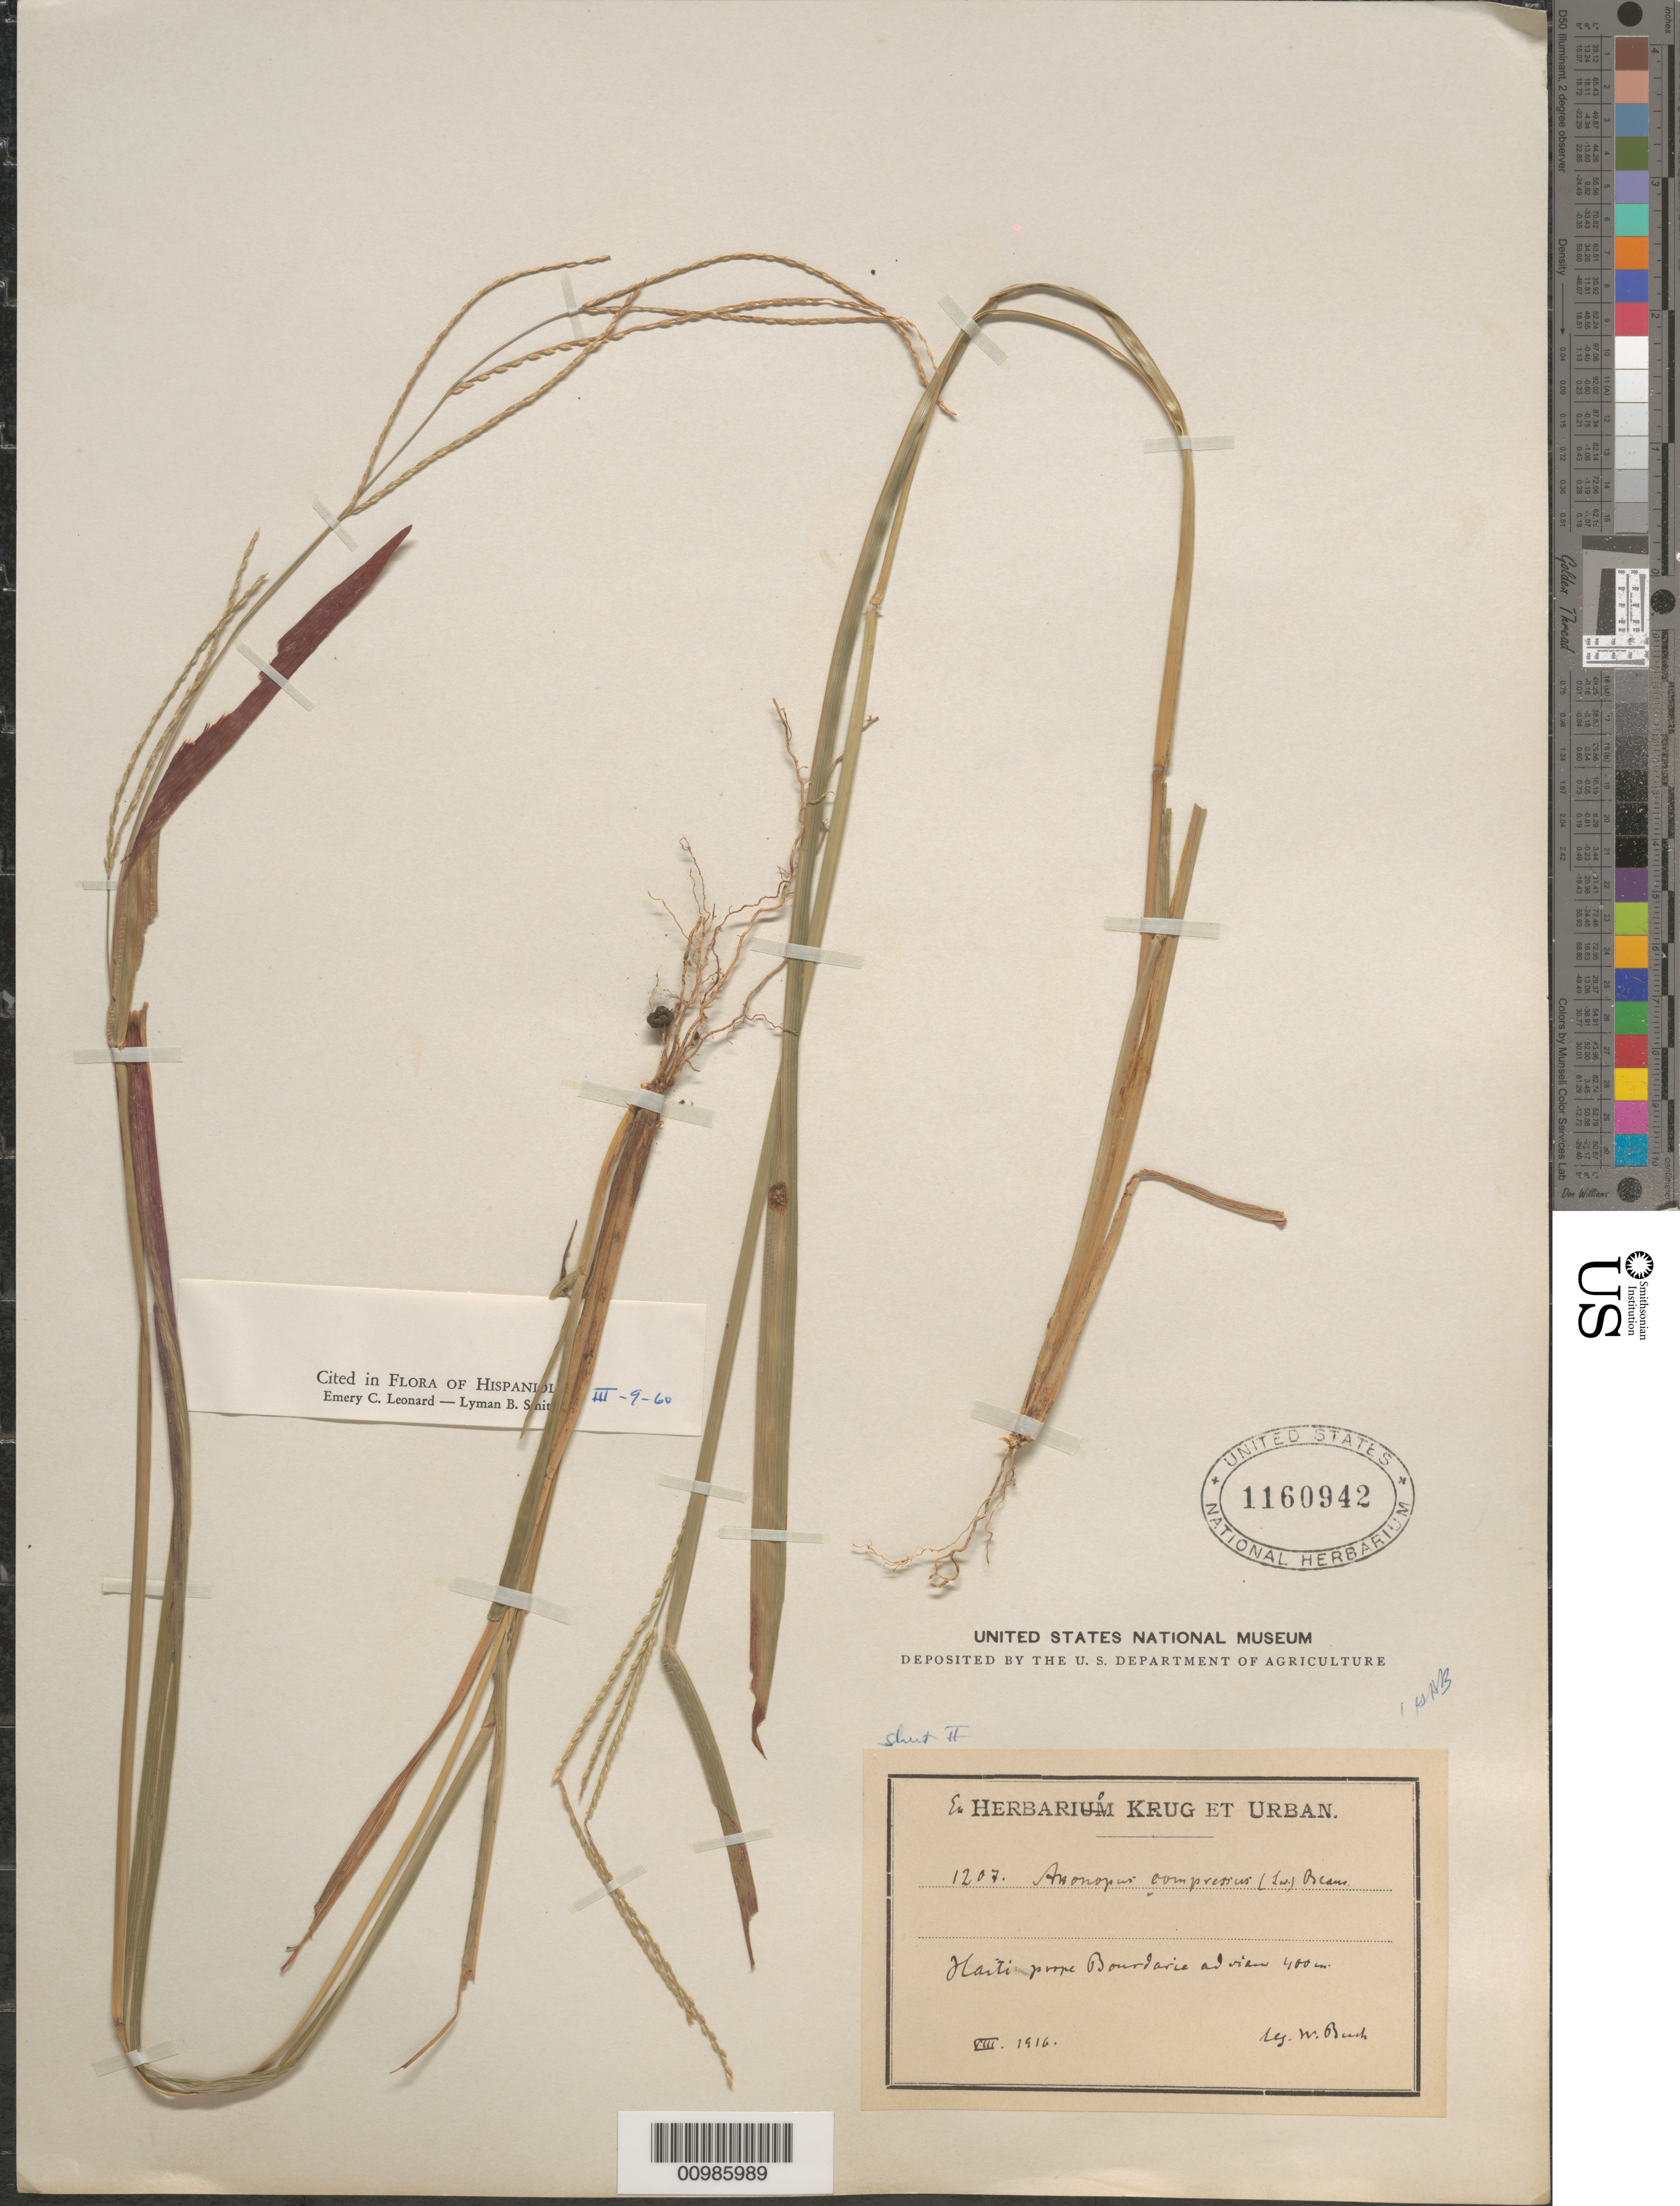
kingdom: Plantae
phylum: Tracheophyta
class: Liliopsida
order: Poales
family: Poaceae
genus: Axonopus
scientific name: Axonopus compressus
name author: (Sw.) P. Beauv.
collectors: W. Bush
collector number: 1207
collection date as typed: Aug 1916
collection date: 1916-08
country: Haiti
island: Hispaniola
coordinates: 0 N, 0 E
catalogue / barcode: US 1160942